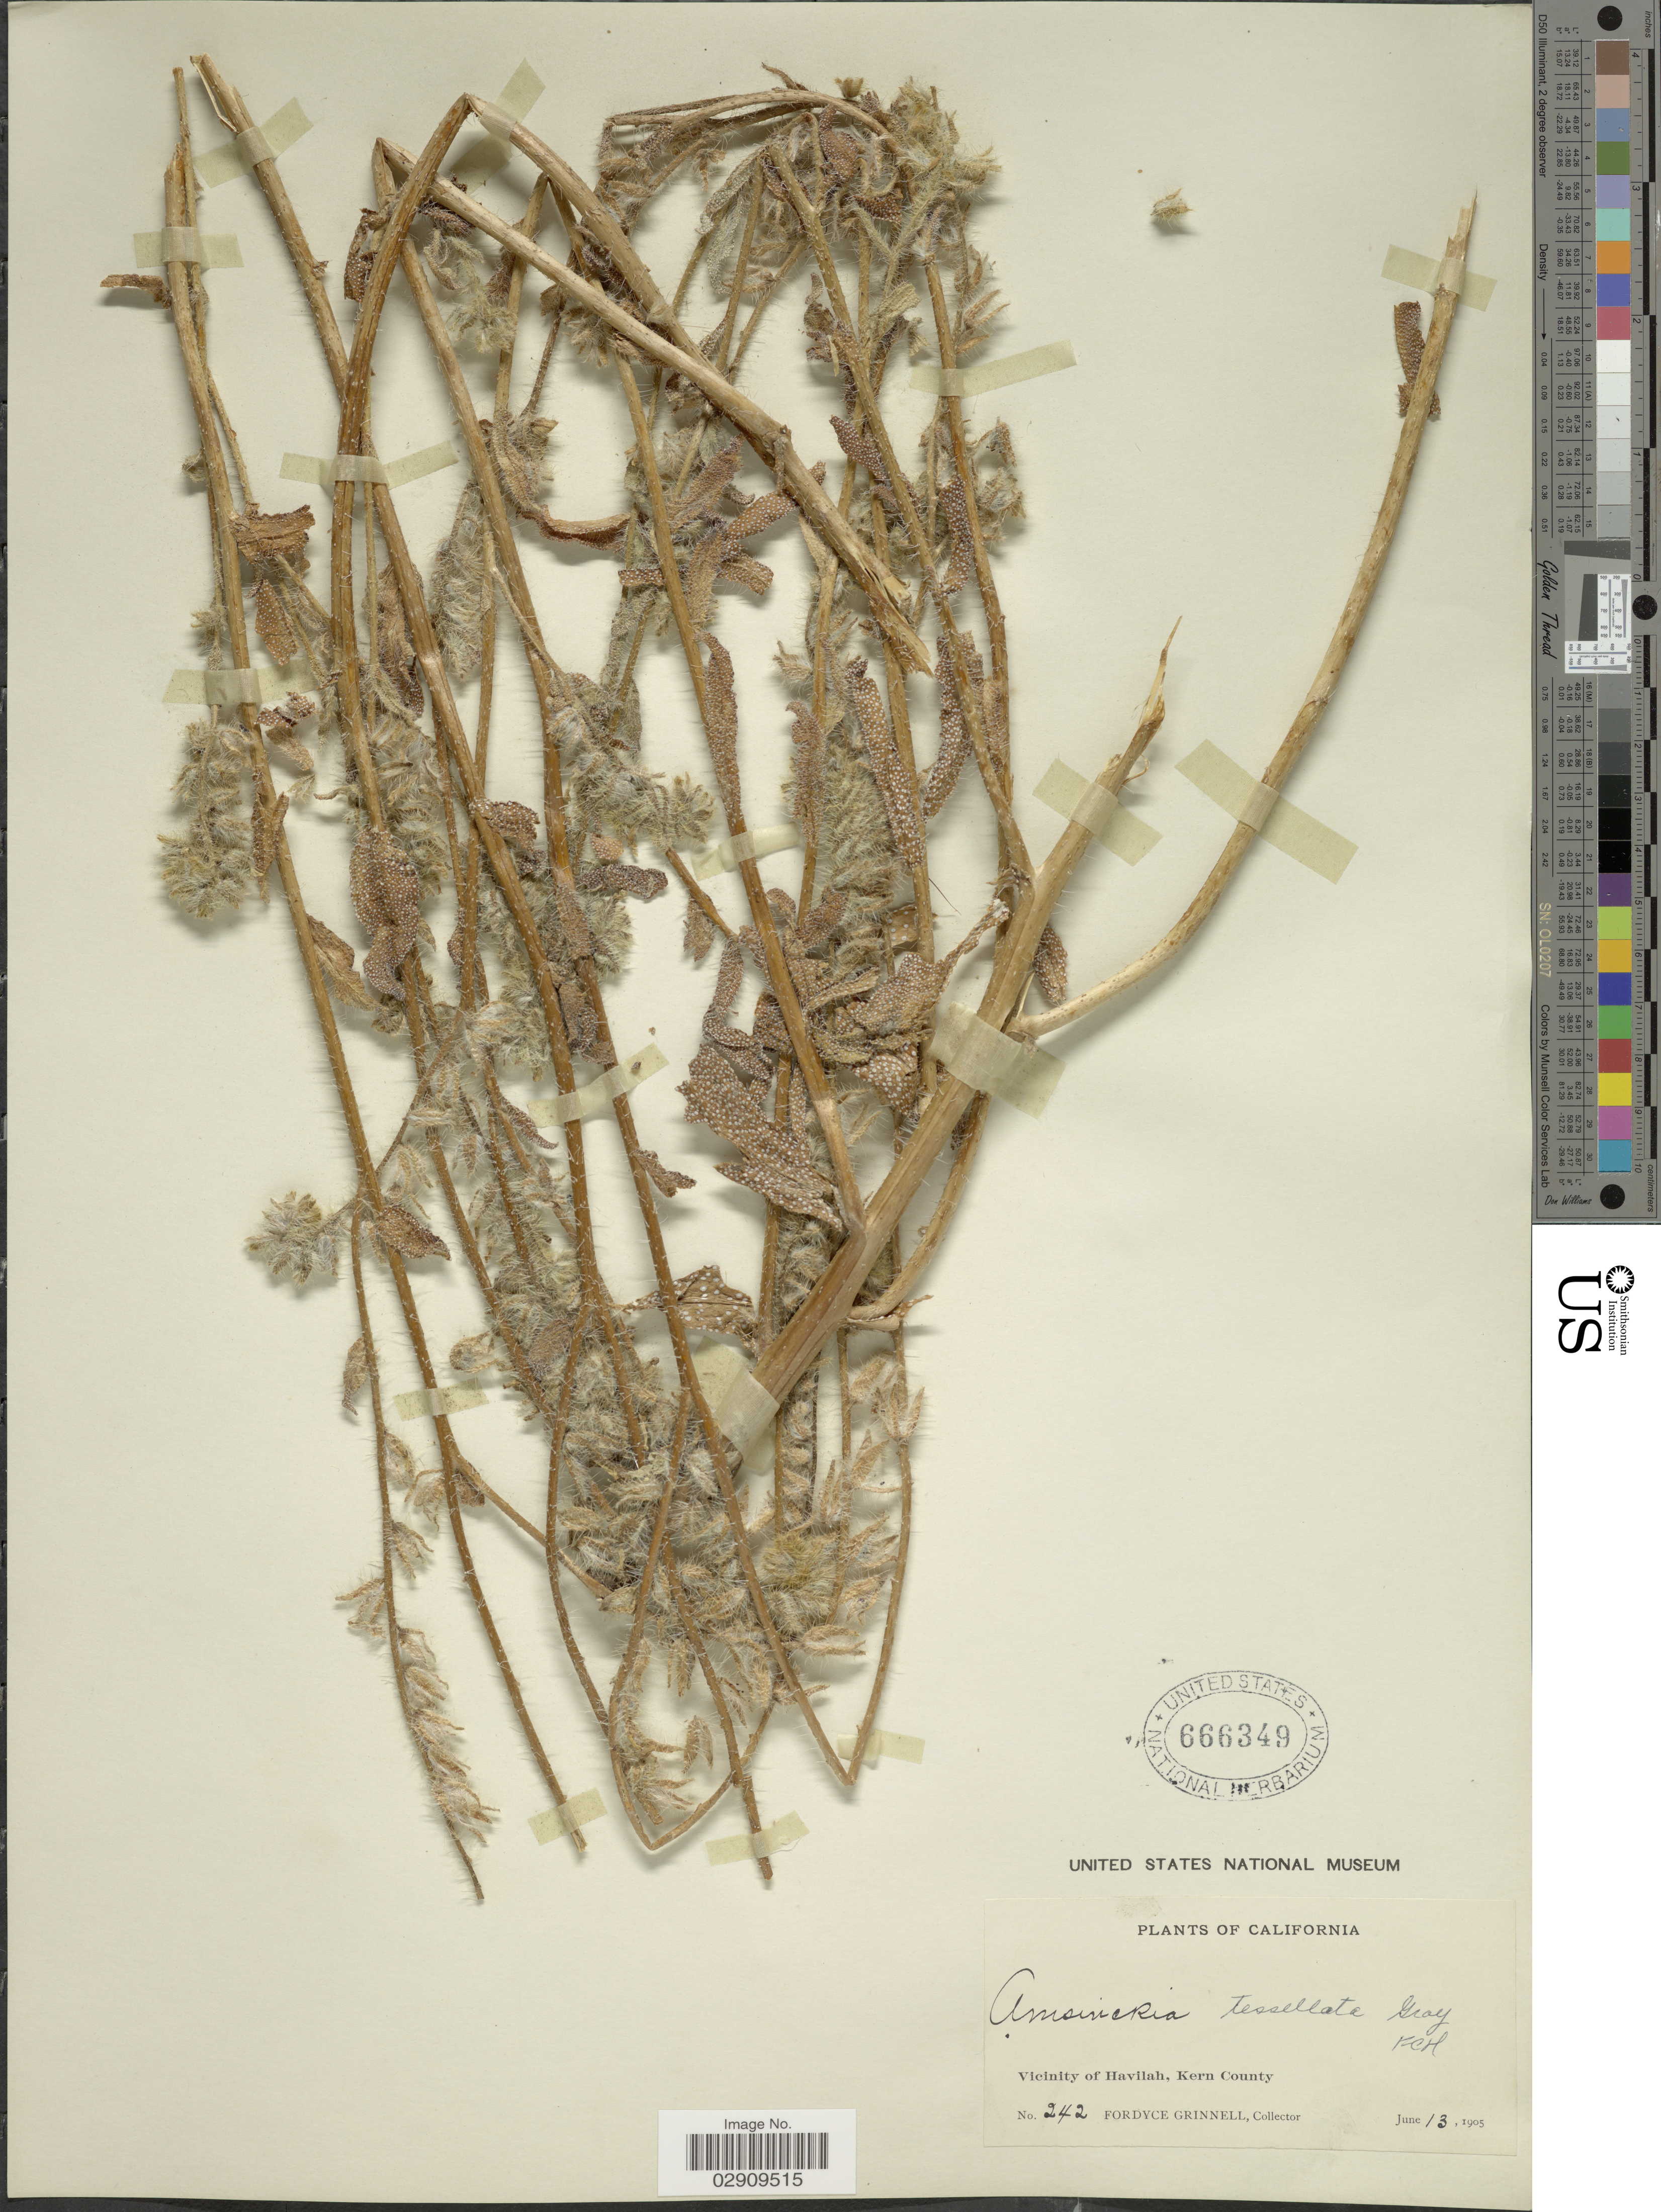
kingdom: Plantae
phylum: Tracheophyta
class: Magnoliopsida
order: Boraginales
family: Boraginaceae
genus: Amsinckia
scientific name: Amsinckia tessellata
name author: A. Gray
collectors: F. Grinnell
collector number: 242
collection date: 1905-06-13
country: United States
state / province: California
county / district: Kern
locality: Vicinity of Havilah, Kern County.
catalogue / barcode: US 666349